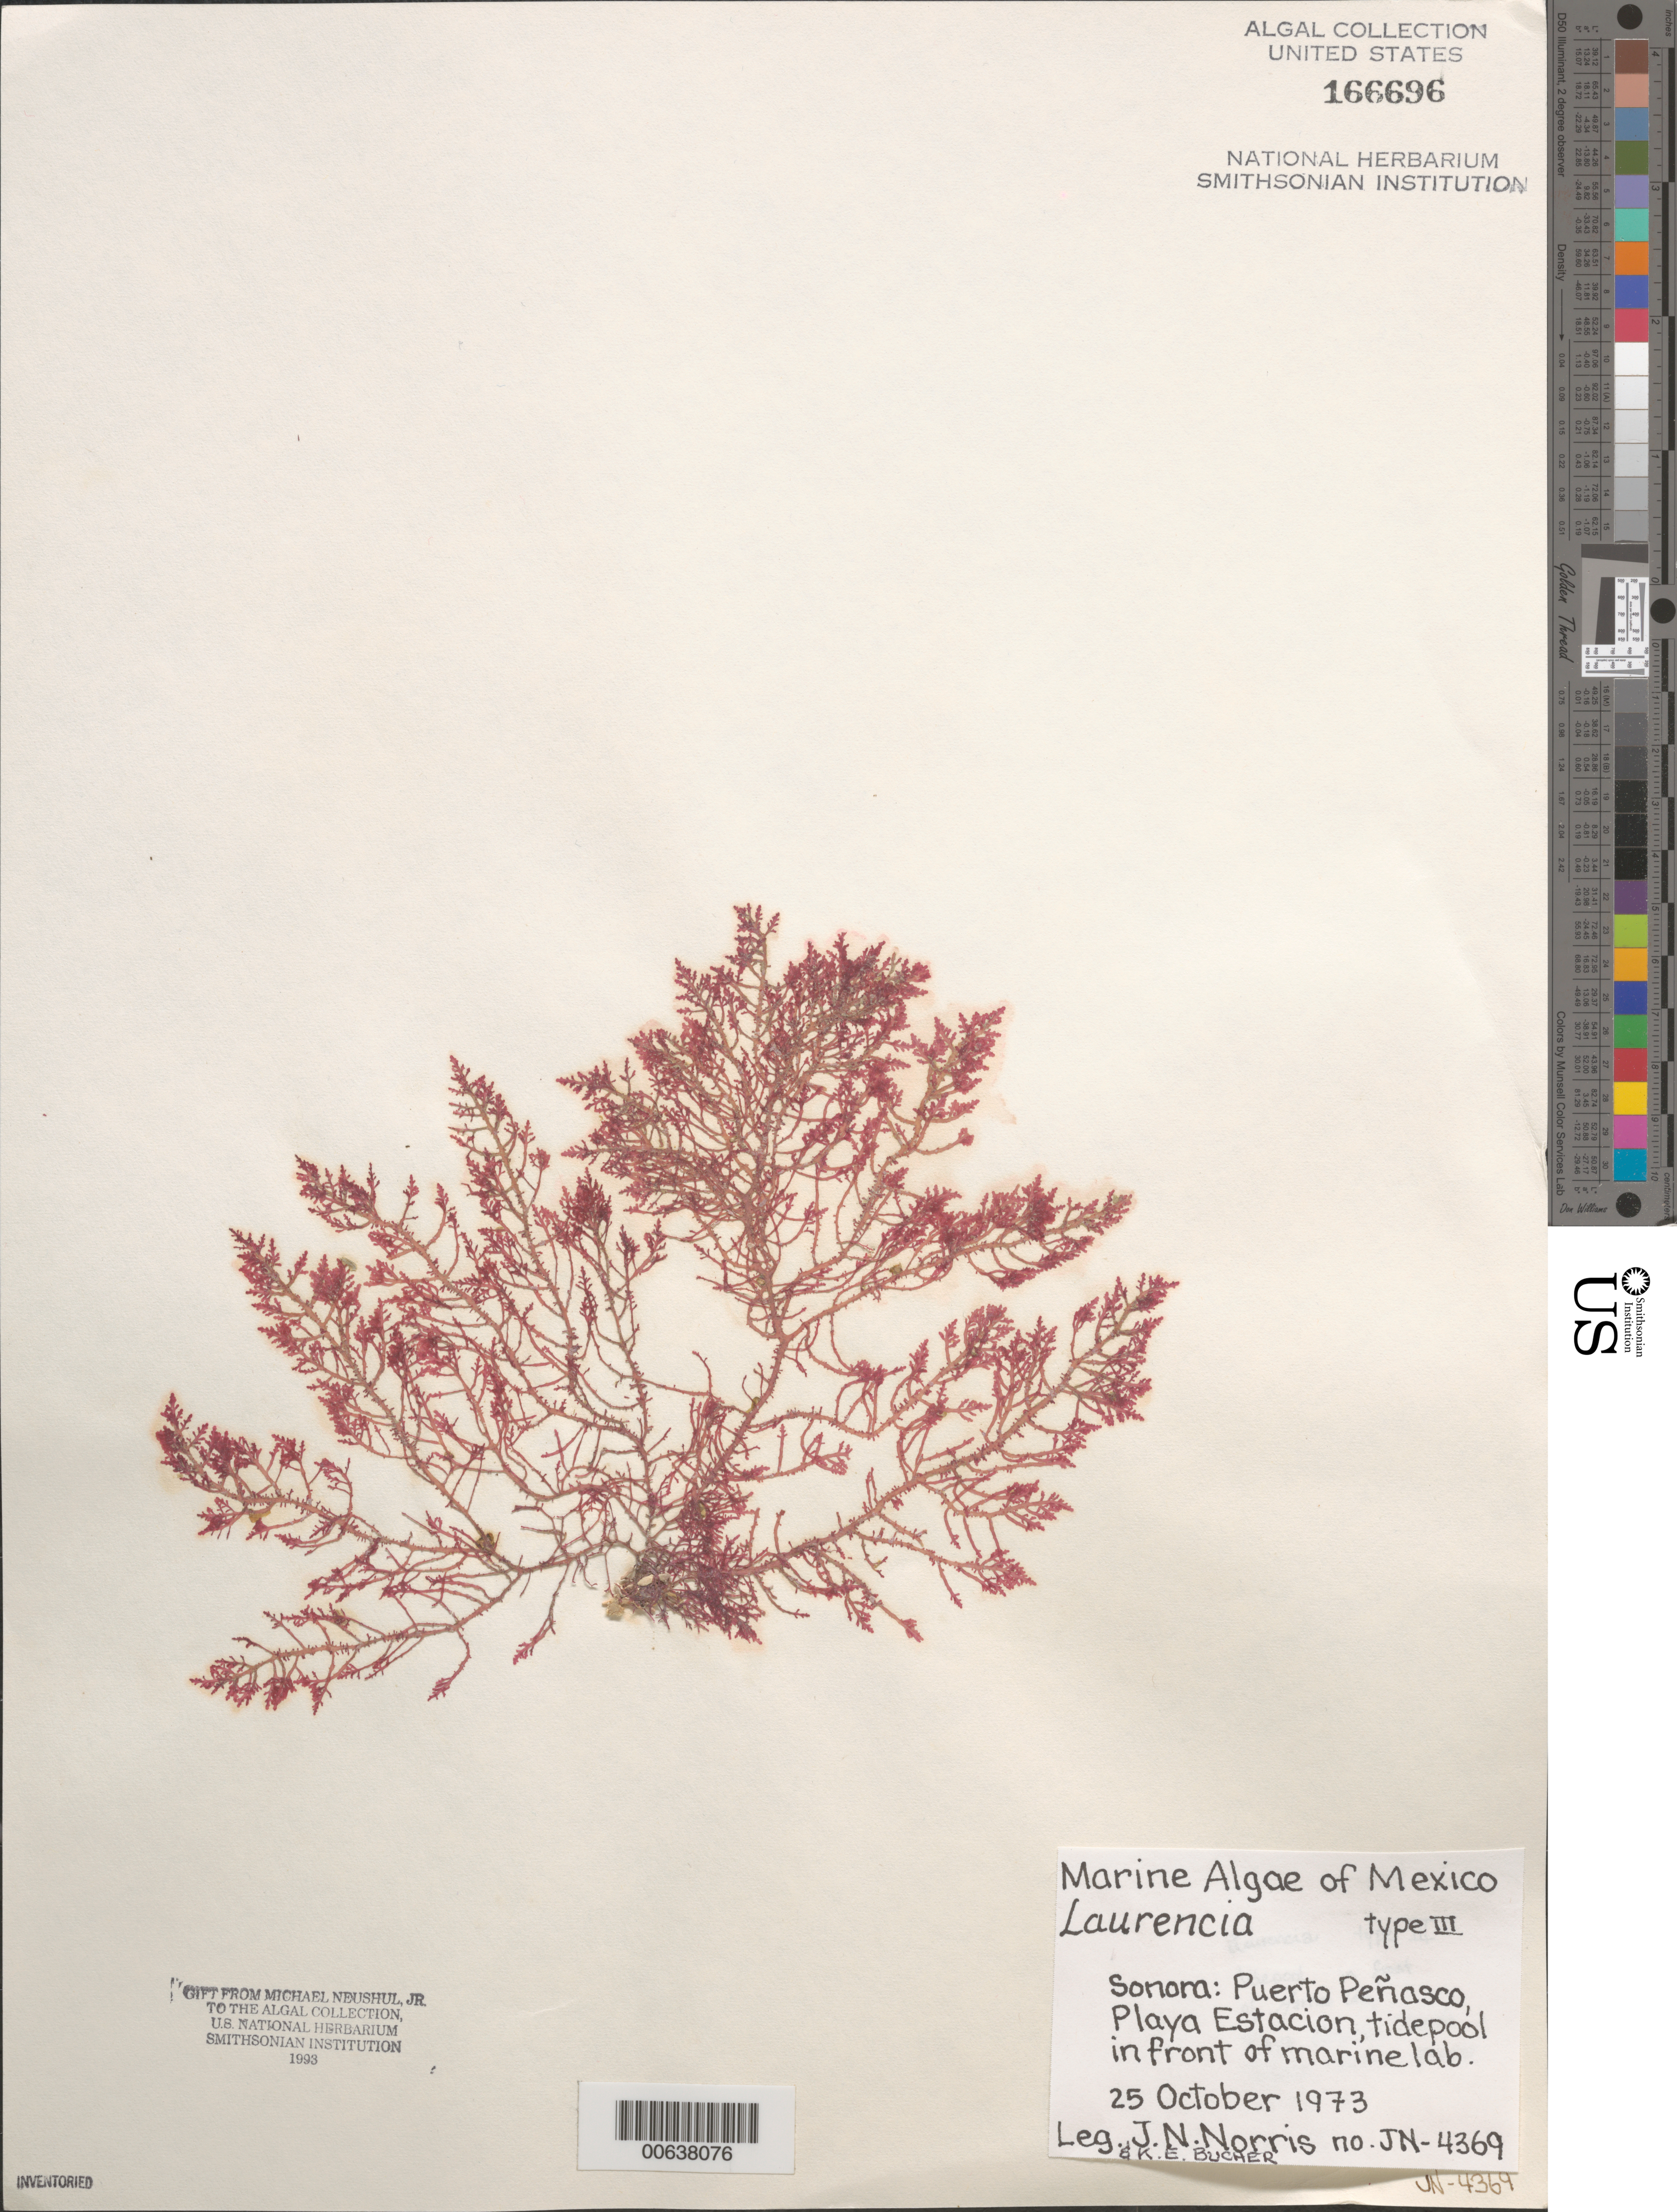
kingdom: Plantae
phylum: Rhodophyta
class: Florideophyceae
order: Ceramiales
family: Rhodomelaceae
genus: Laurencia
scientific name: Laurencia sp.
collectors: J. N. Norris & K. E. Bucher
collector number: JN-4369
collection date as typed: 25 Oct 1973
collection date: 1973-10-25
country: Mexico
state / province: Sonora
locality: Playa Estacion, Puerto Penasco, marine laboratory-Cumpleanos Tide Pool area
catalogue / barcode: US 166696